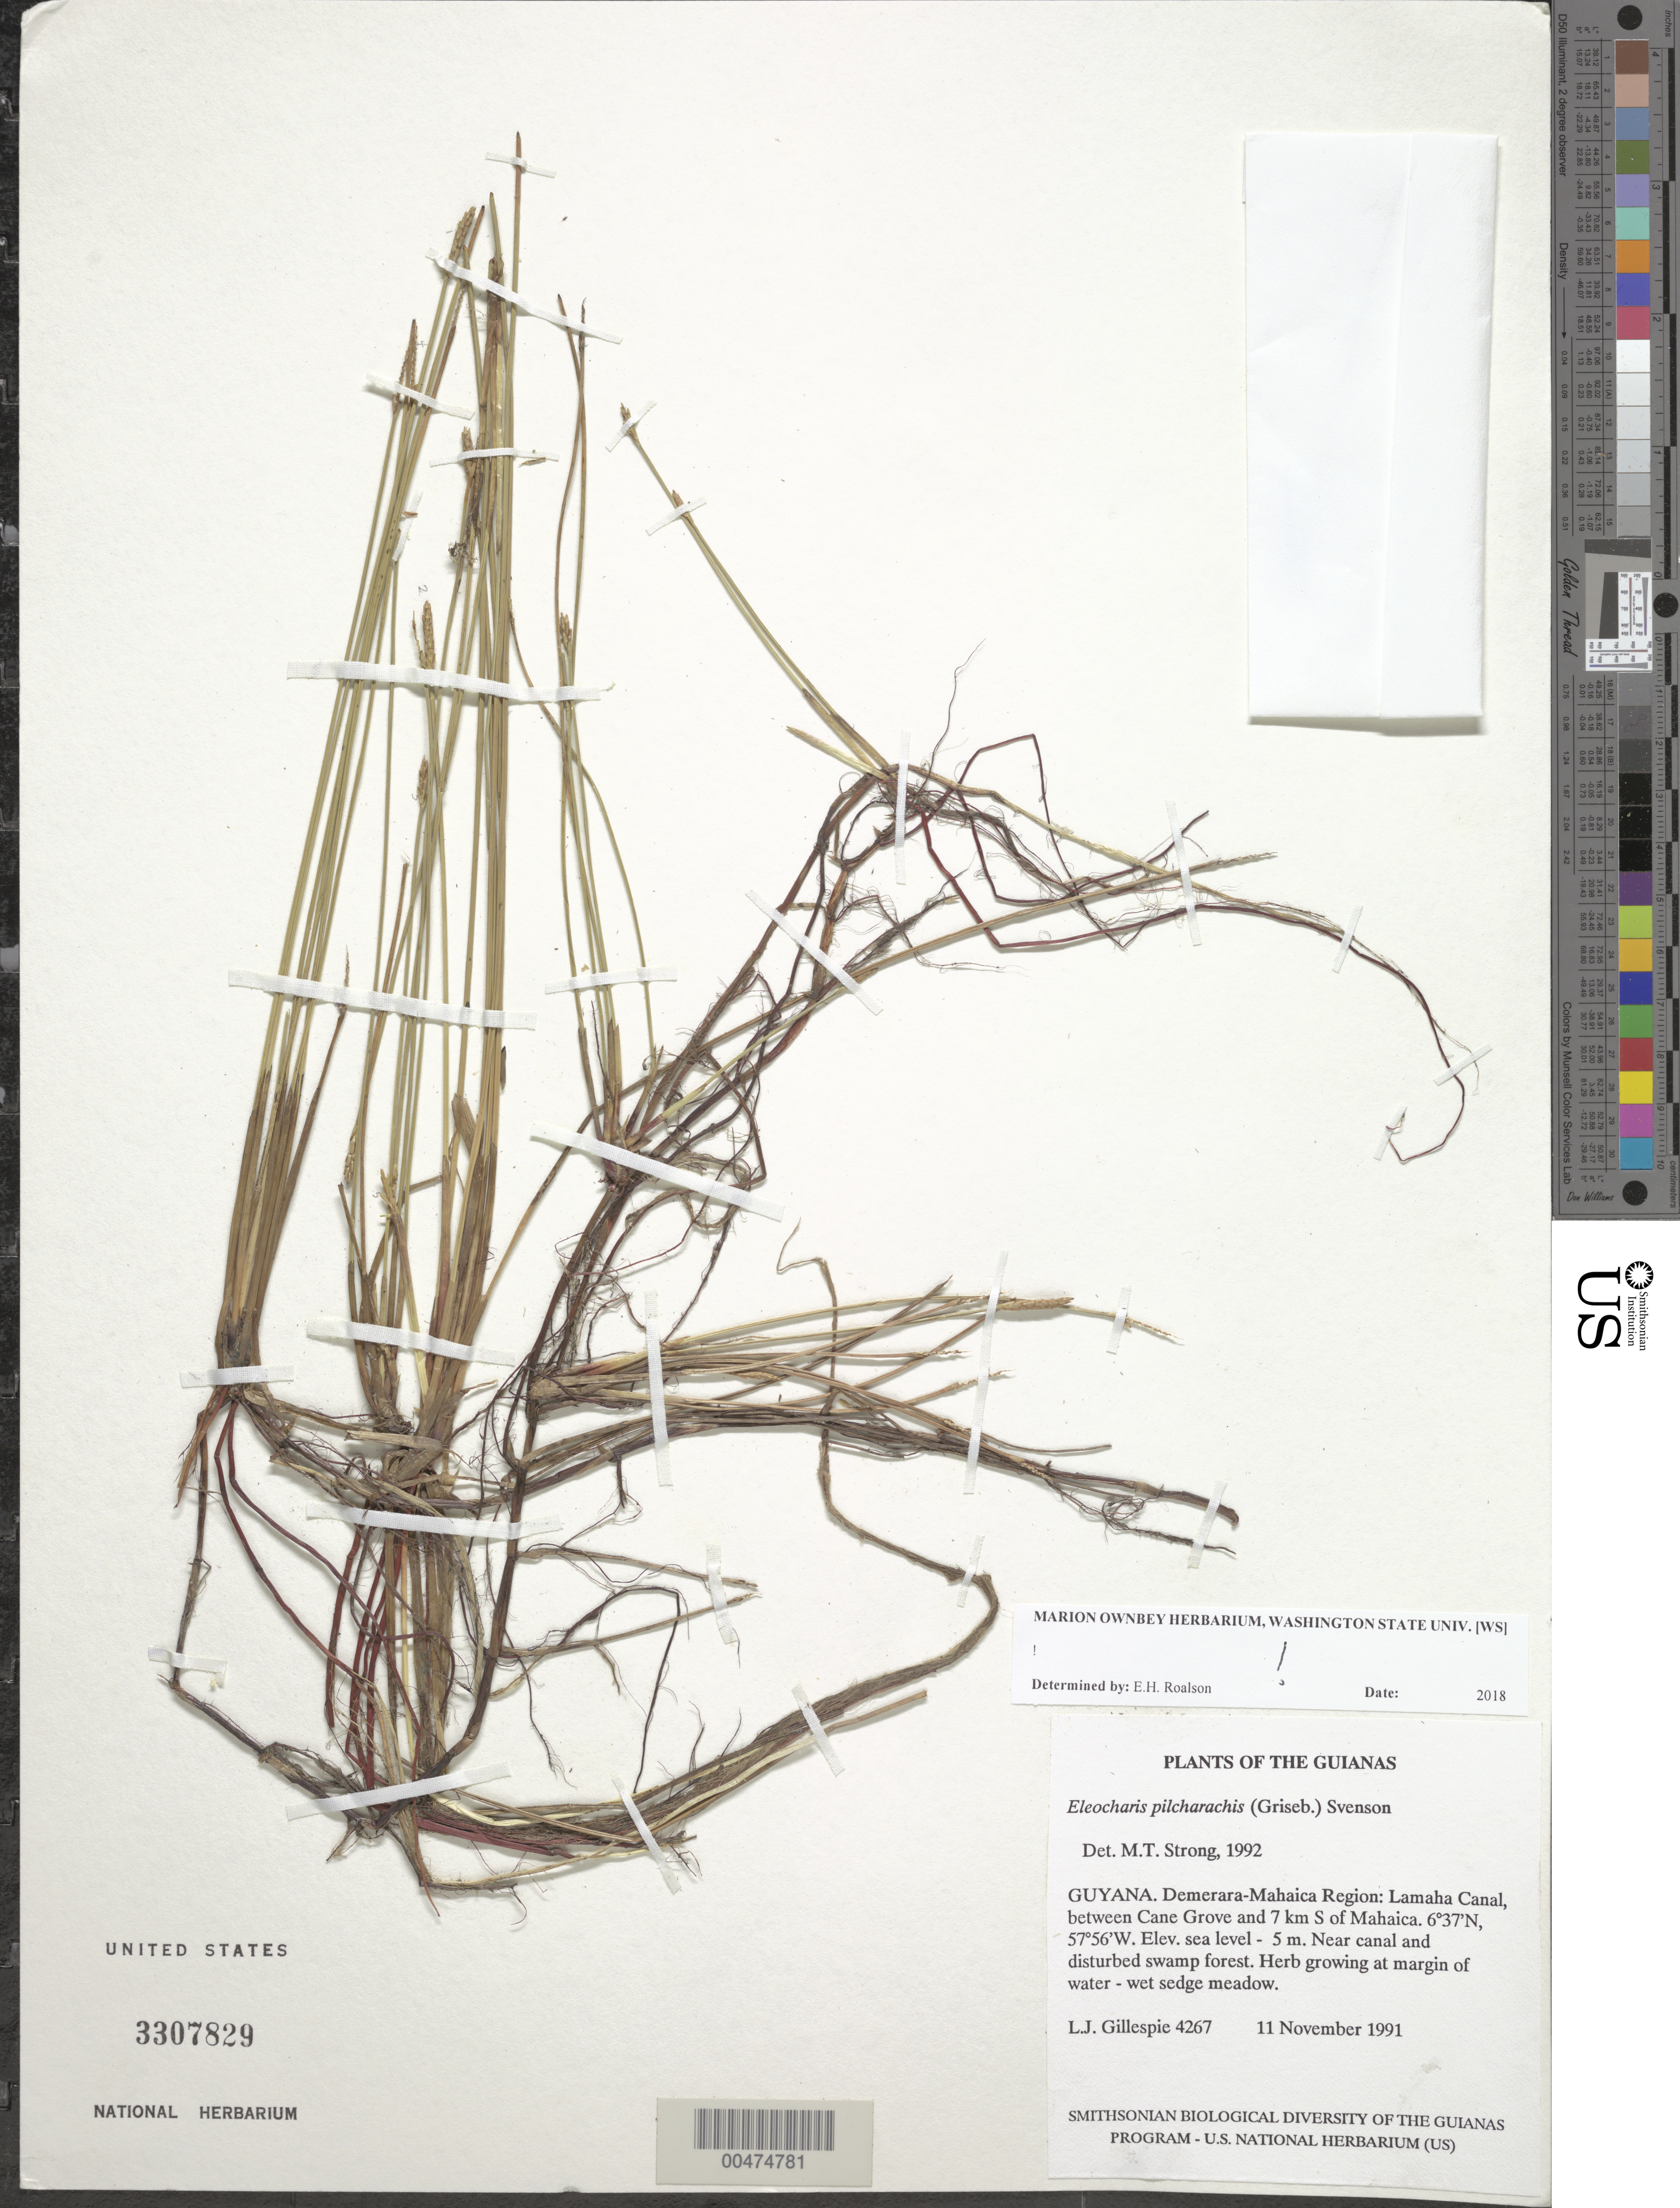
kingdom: Plantae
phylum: Tracheophyta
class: Liliopsida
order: Poales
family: Cyperaceae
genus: Eleocharis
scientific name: Eleocharis plicarhachis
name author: (Griseb.) Svenson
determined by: Strong, M. T., (US), Smithsonian Institution - National Museum of Natural History (UNITED STATES)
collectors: L. J. Gillespie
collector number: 4267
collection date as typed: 11 November 1991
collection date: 1991-11-11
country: Guyana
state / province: Demerara-Mahaica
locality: Lamaha Canal, between Cane Grove and 7 km S of Mahaica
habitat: Near canal and disturbed swamp forest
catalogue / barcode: US 3307829